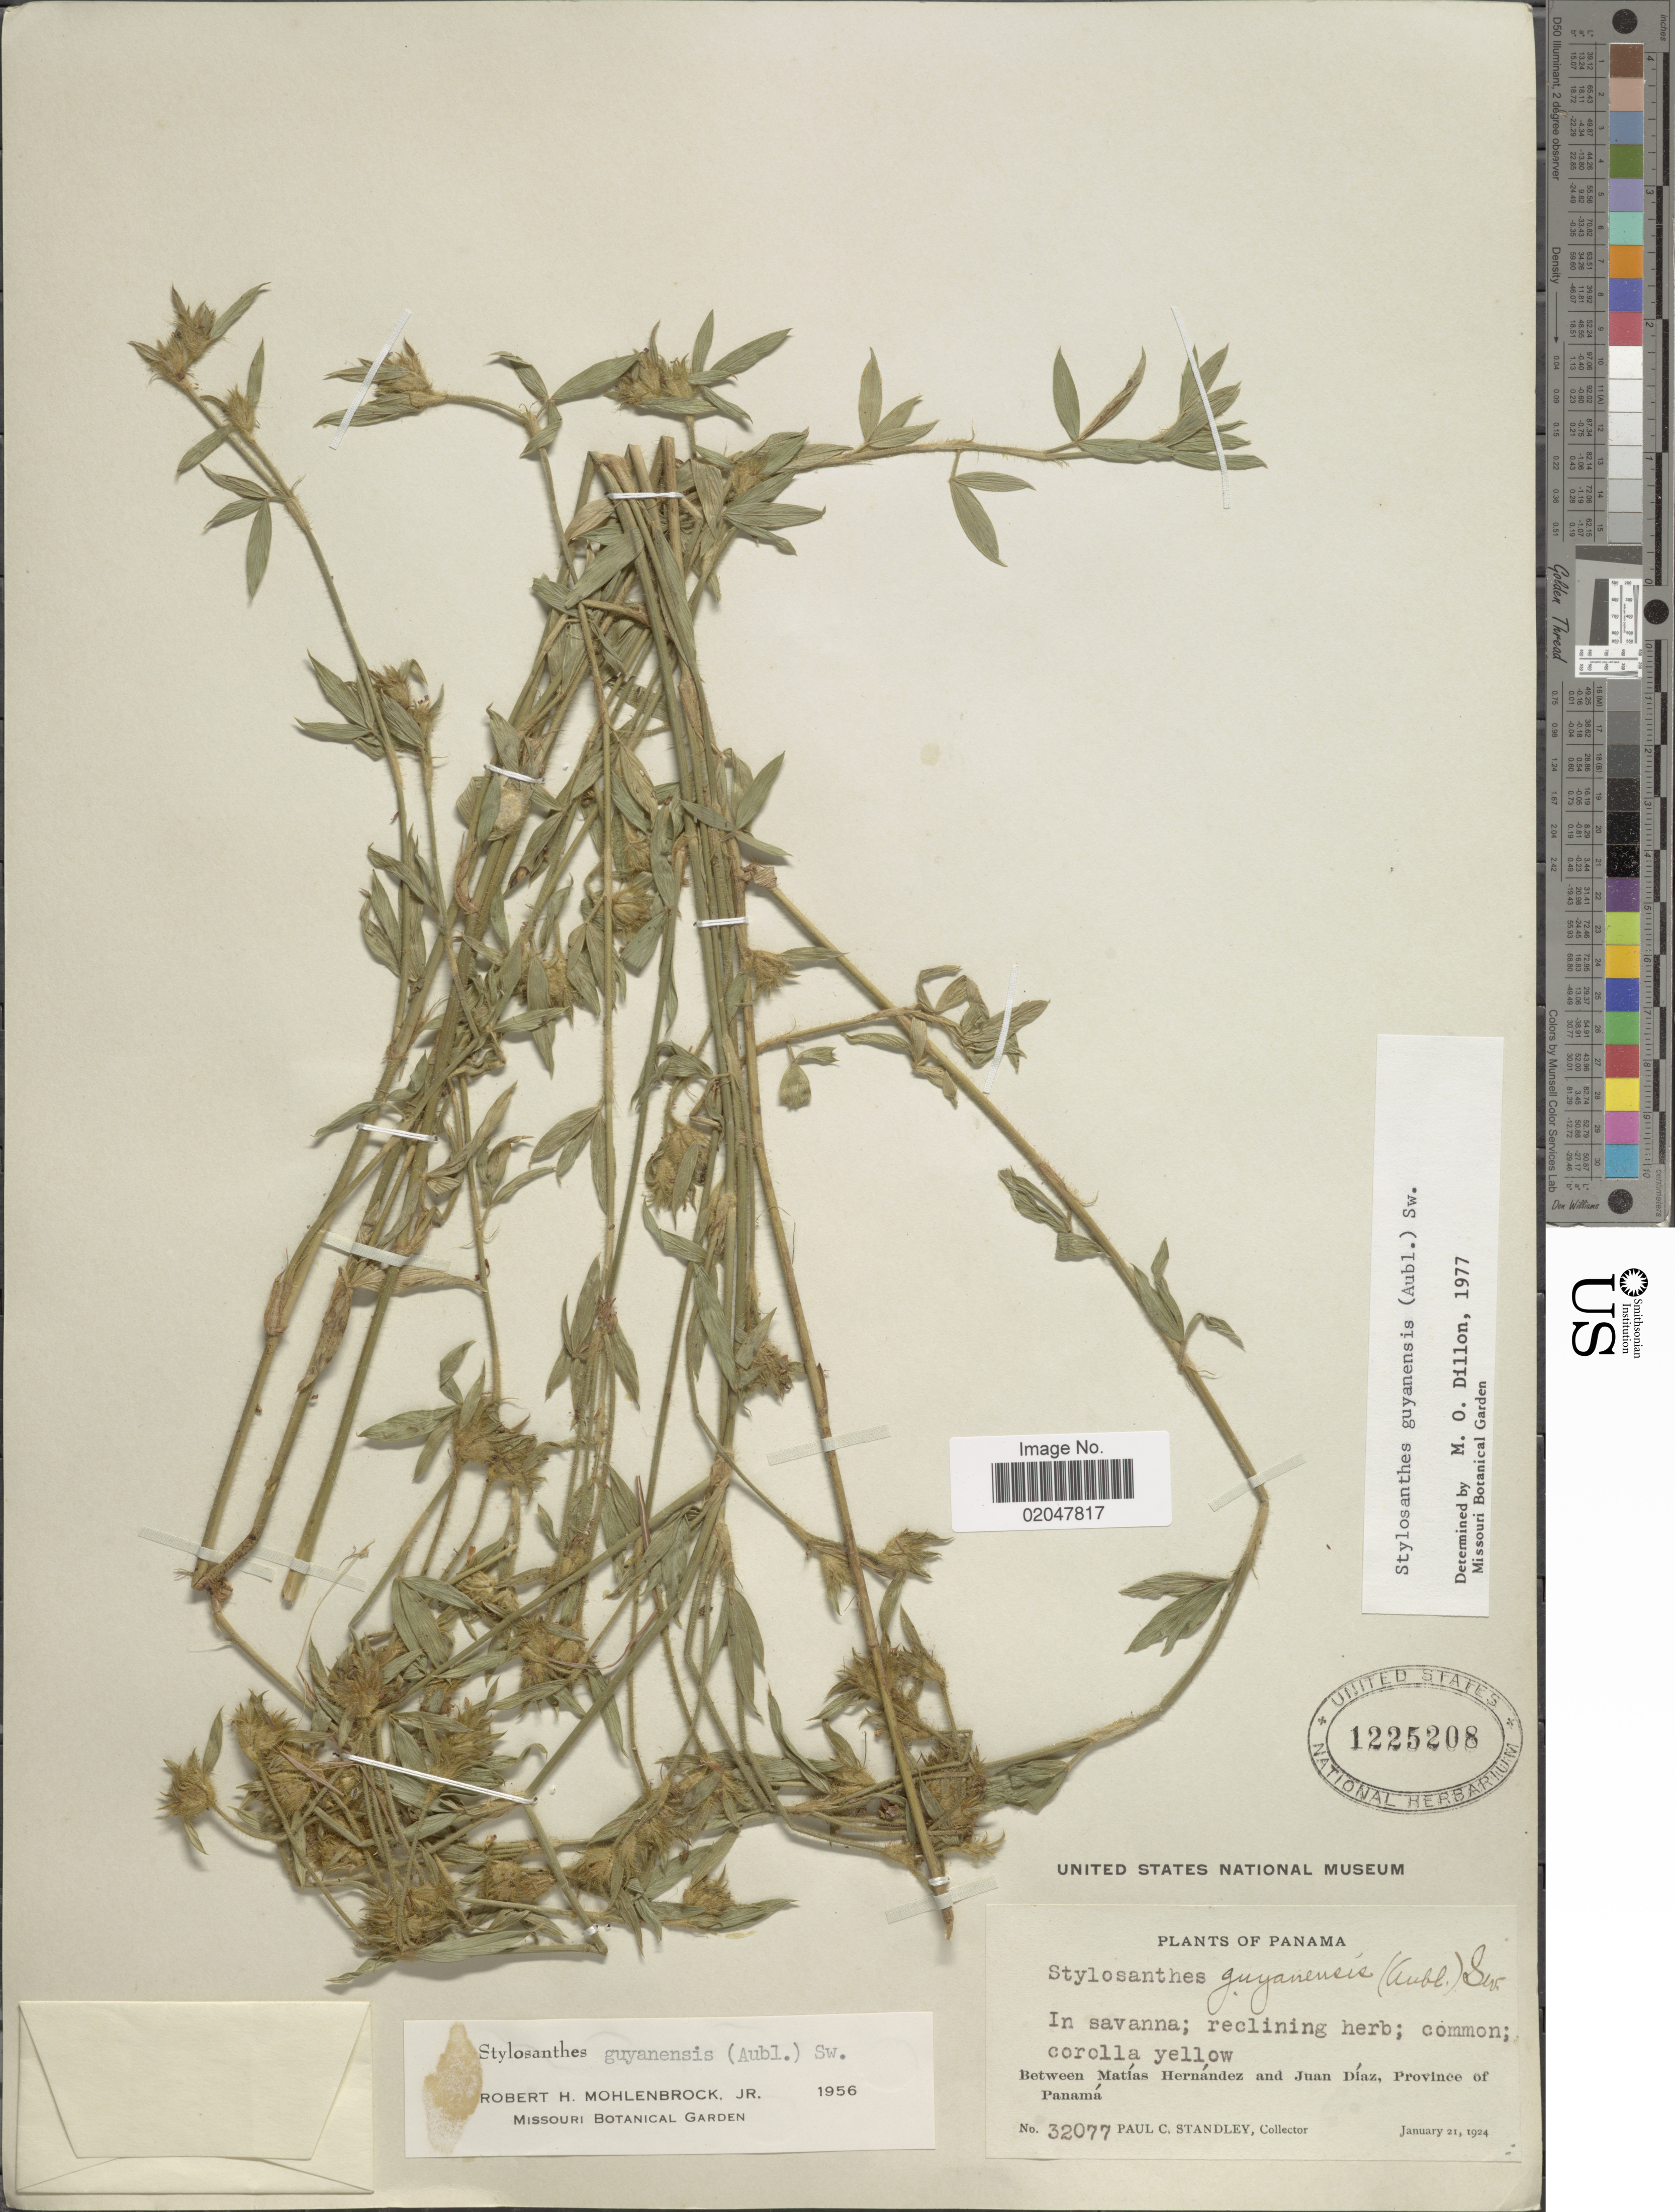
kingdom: Plantae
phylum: Tracheophyta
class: Magnoliopsida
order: Fabales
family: Fabaceae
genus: Stylosanthes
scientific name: Stylosanthes guianensis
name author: (Aubl.) Sw.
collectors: P. C. Standley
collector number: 32077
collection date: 1924-01-21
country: Panama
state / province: Panamá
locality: Between Matias Hernandez and Juan Diaz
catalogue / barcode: US 1225208